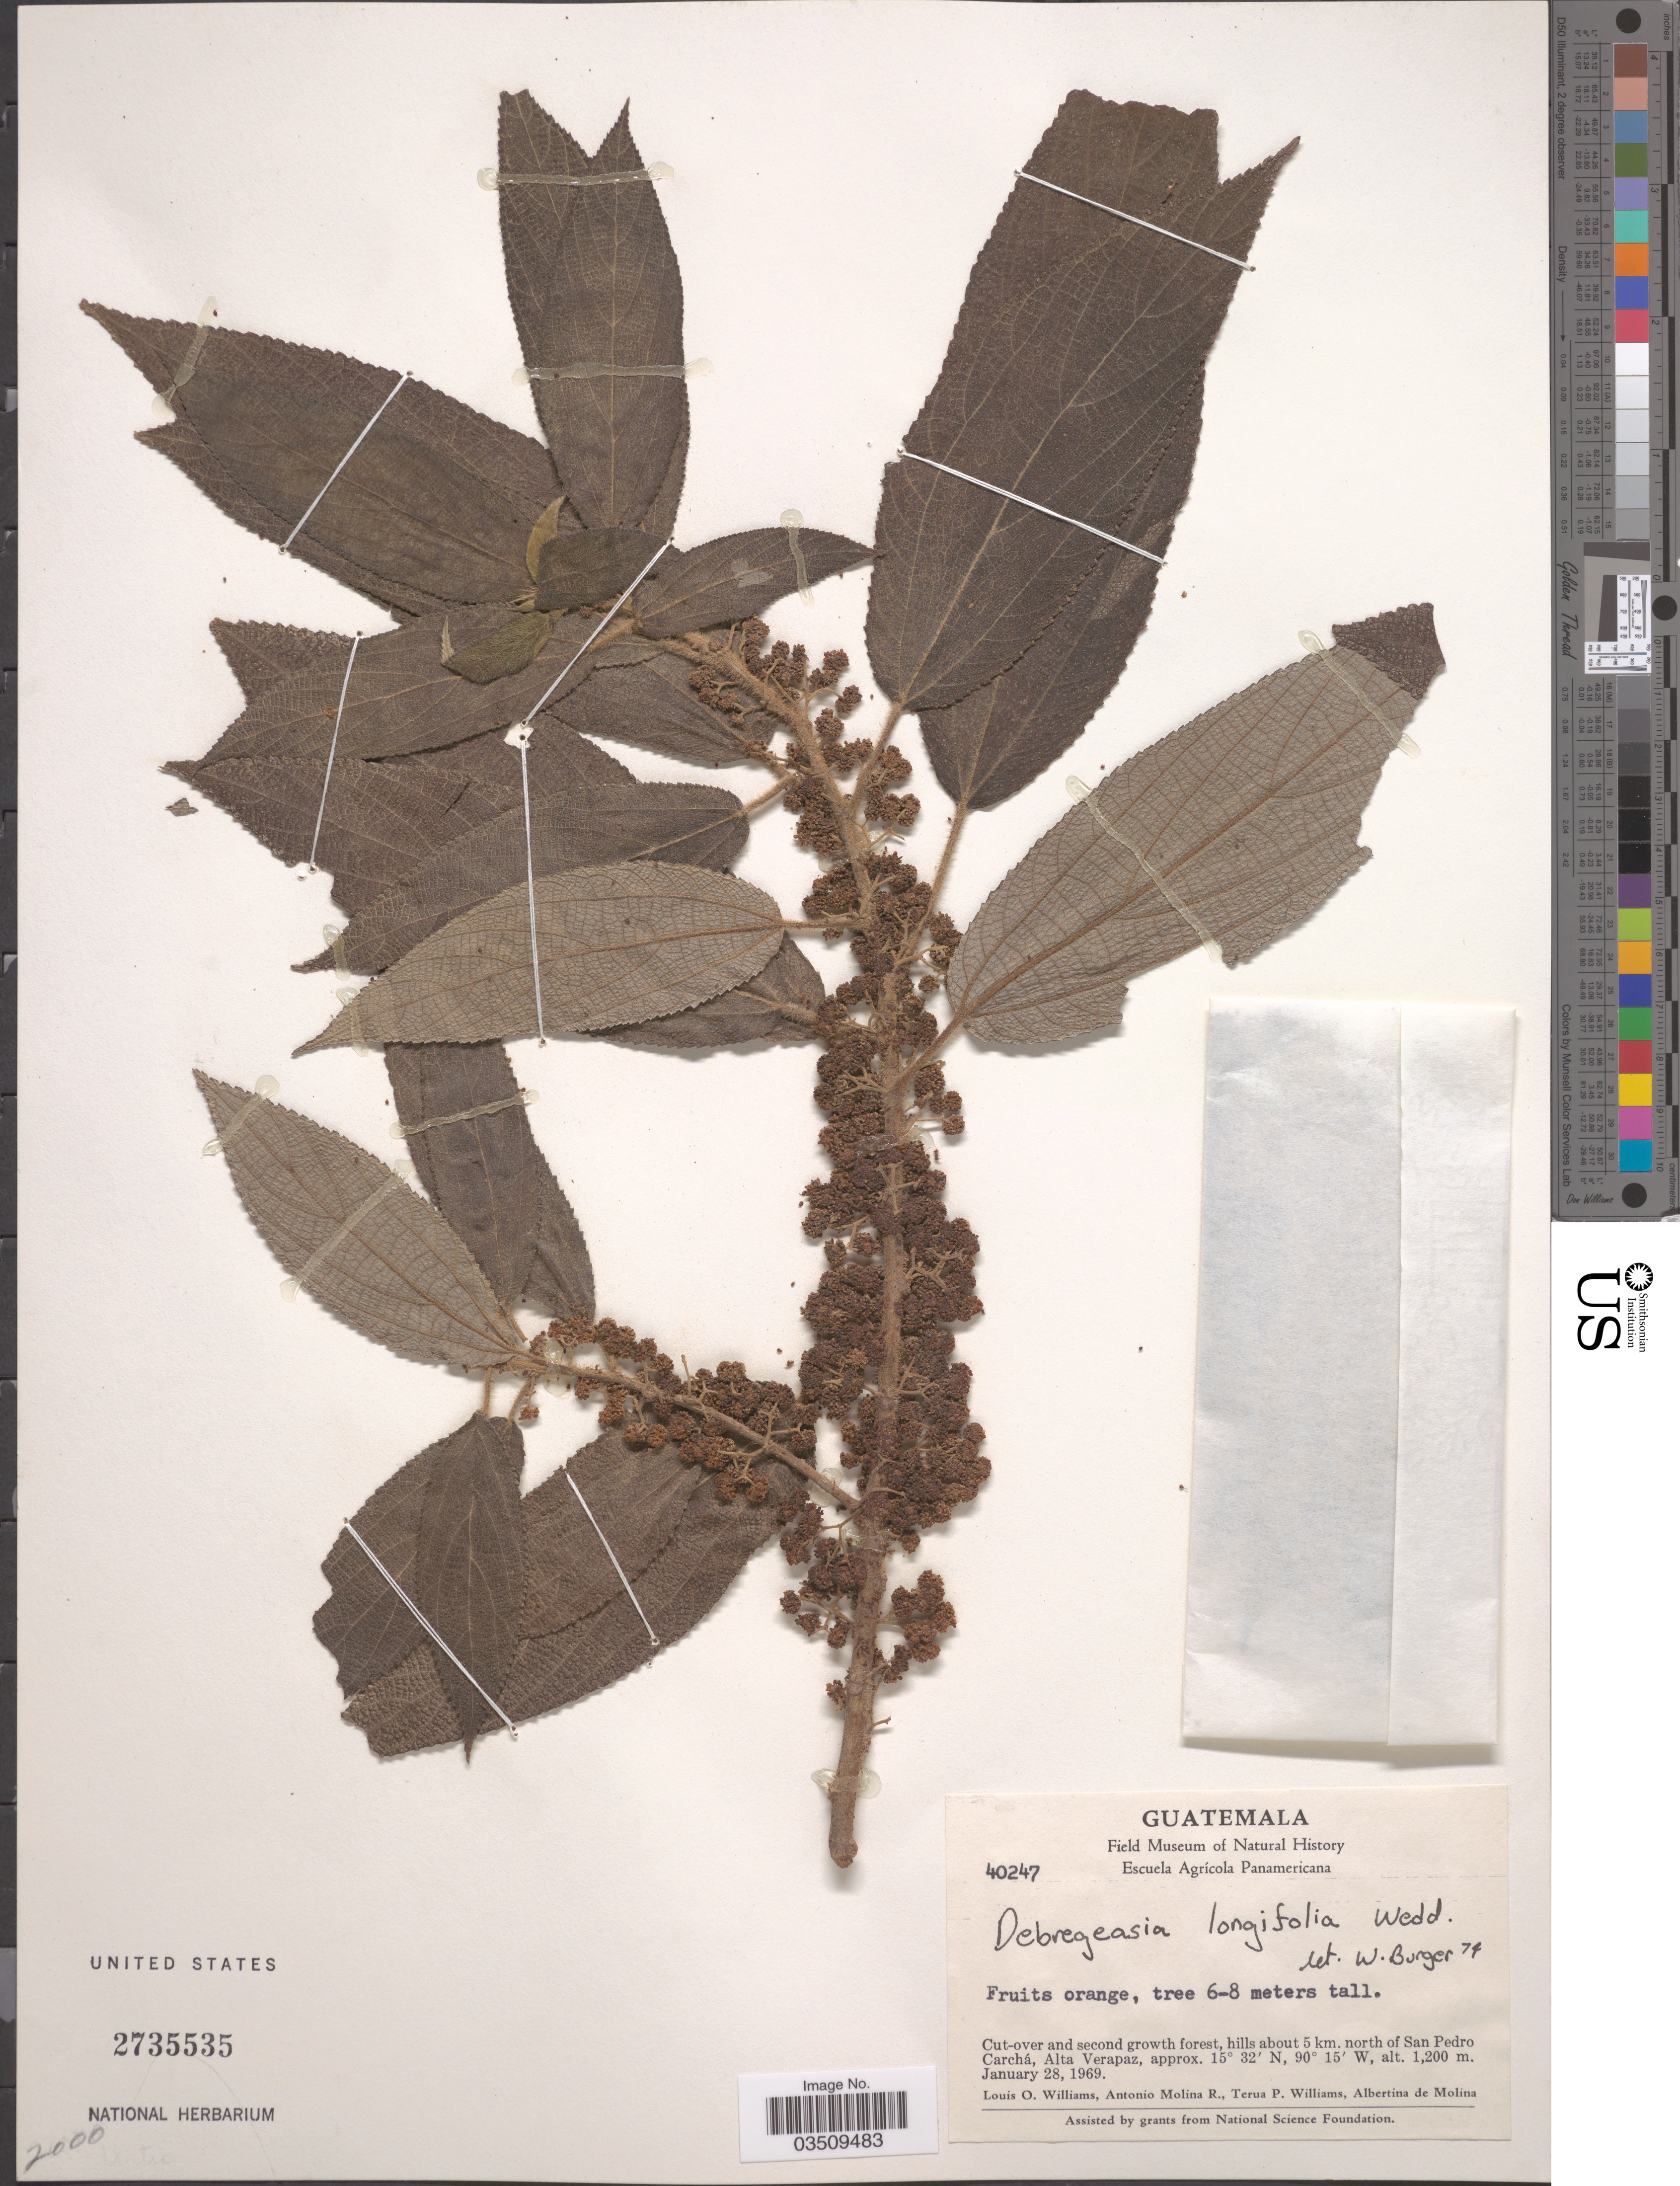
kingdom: Plantae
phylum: Tracheophyta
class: Magnoliopsida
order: Rosales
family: Urticaceae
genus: Debregeasia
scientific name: Debregeasia longifolia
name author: (Burm. f.) Wedd.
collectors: L. O. Williams, A. Molina R., T. Williams & A. R. Molina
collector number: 40247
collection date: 1969-01-28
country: Guatemala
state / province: Alta Verapaz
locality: Hills about 5 km. north of San Pedro Carchá.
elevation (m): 1200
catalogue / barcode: US 2735535